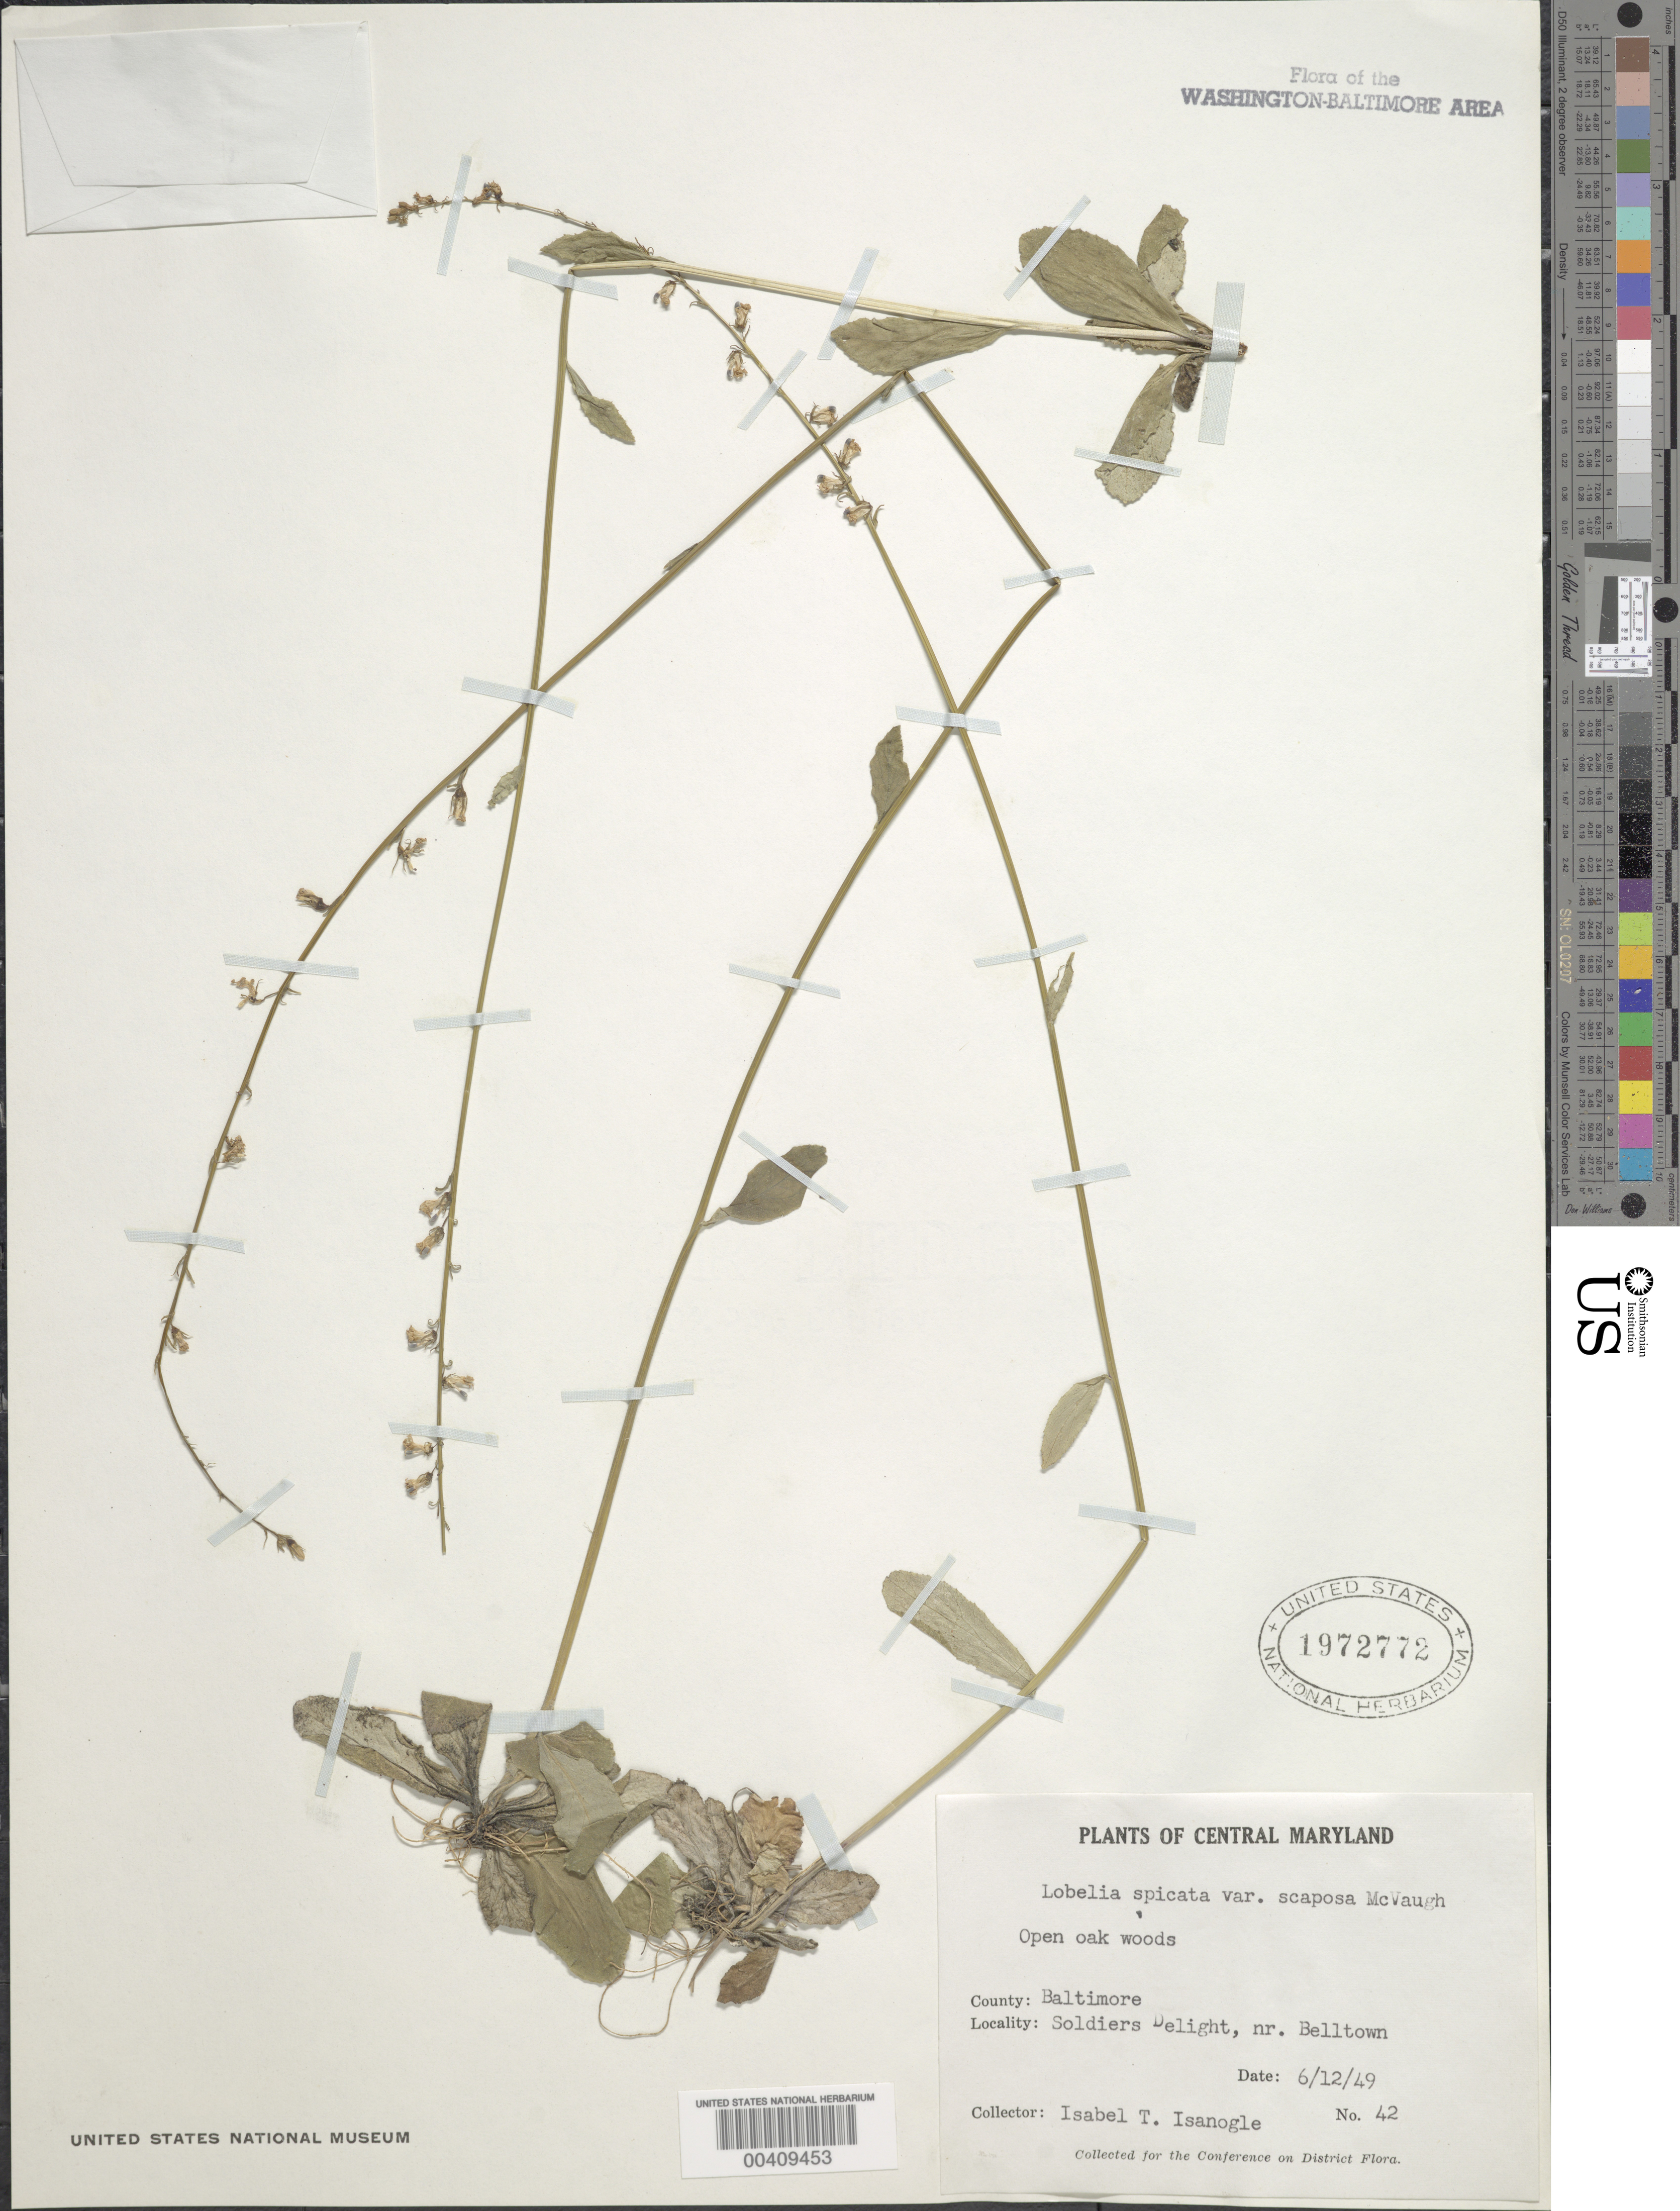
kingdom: Plantae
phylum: Tracheophyta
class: Magnoliopsida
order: Asterales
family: Campanulaceae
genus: Lobelia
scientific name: Lobelia spicata var. scaposa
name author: McVaugh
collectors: I. Isanogle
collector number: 42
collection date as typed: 12 Jul 1949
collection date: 1949-07-12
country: United States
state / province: Maryland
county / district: Baltimore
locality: Soldiers Delight, near Belltown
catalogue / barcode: US 1972772